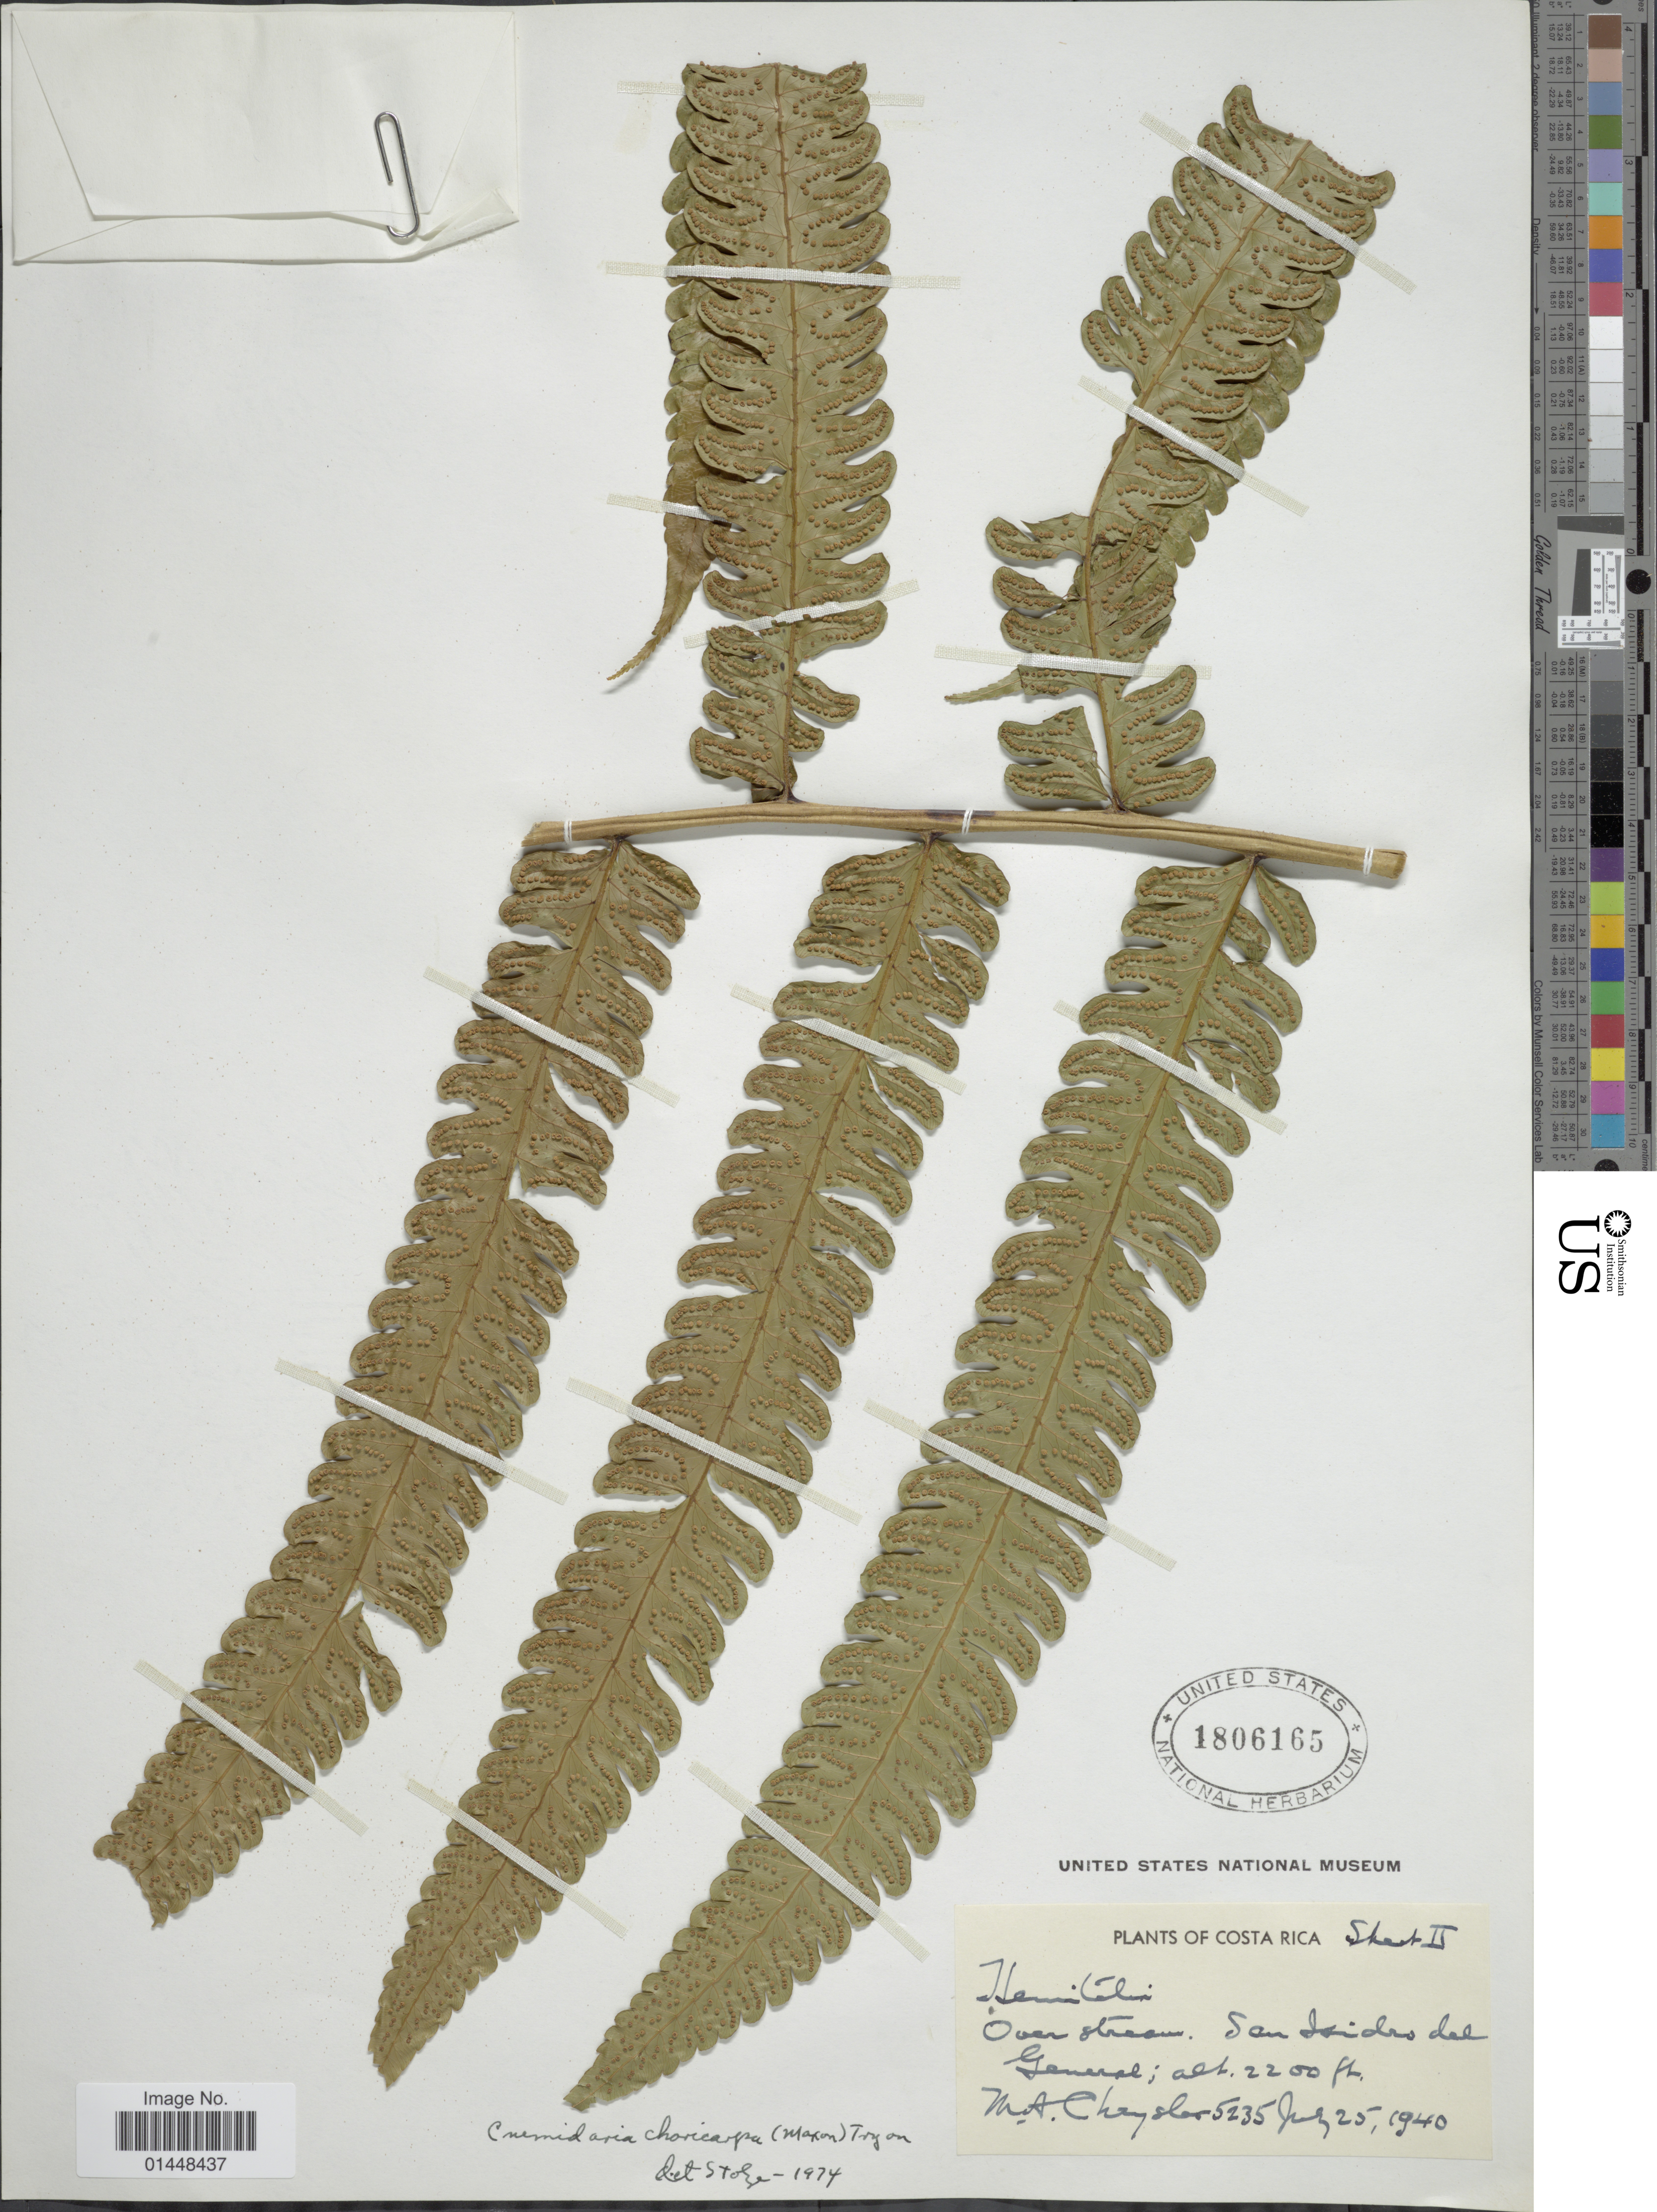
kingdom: Plantae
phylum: Tracheophyta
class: Polypodiopsida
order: Cyatheales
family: Cyatheaceae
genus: Cyathea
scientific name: Cyathea choricarpa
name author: (Maxon) Domin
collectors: M. A. Chrysler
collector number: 5235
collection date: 1940-07-25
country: Costa Rica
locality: San Idisro del General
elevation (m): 671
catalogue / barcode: US 1806165